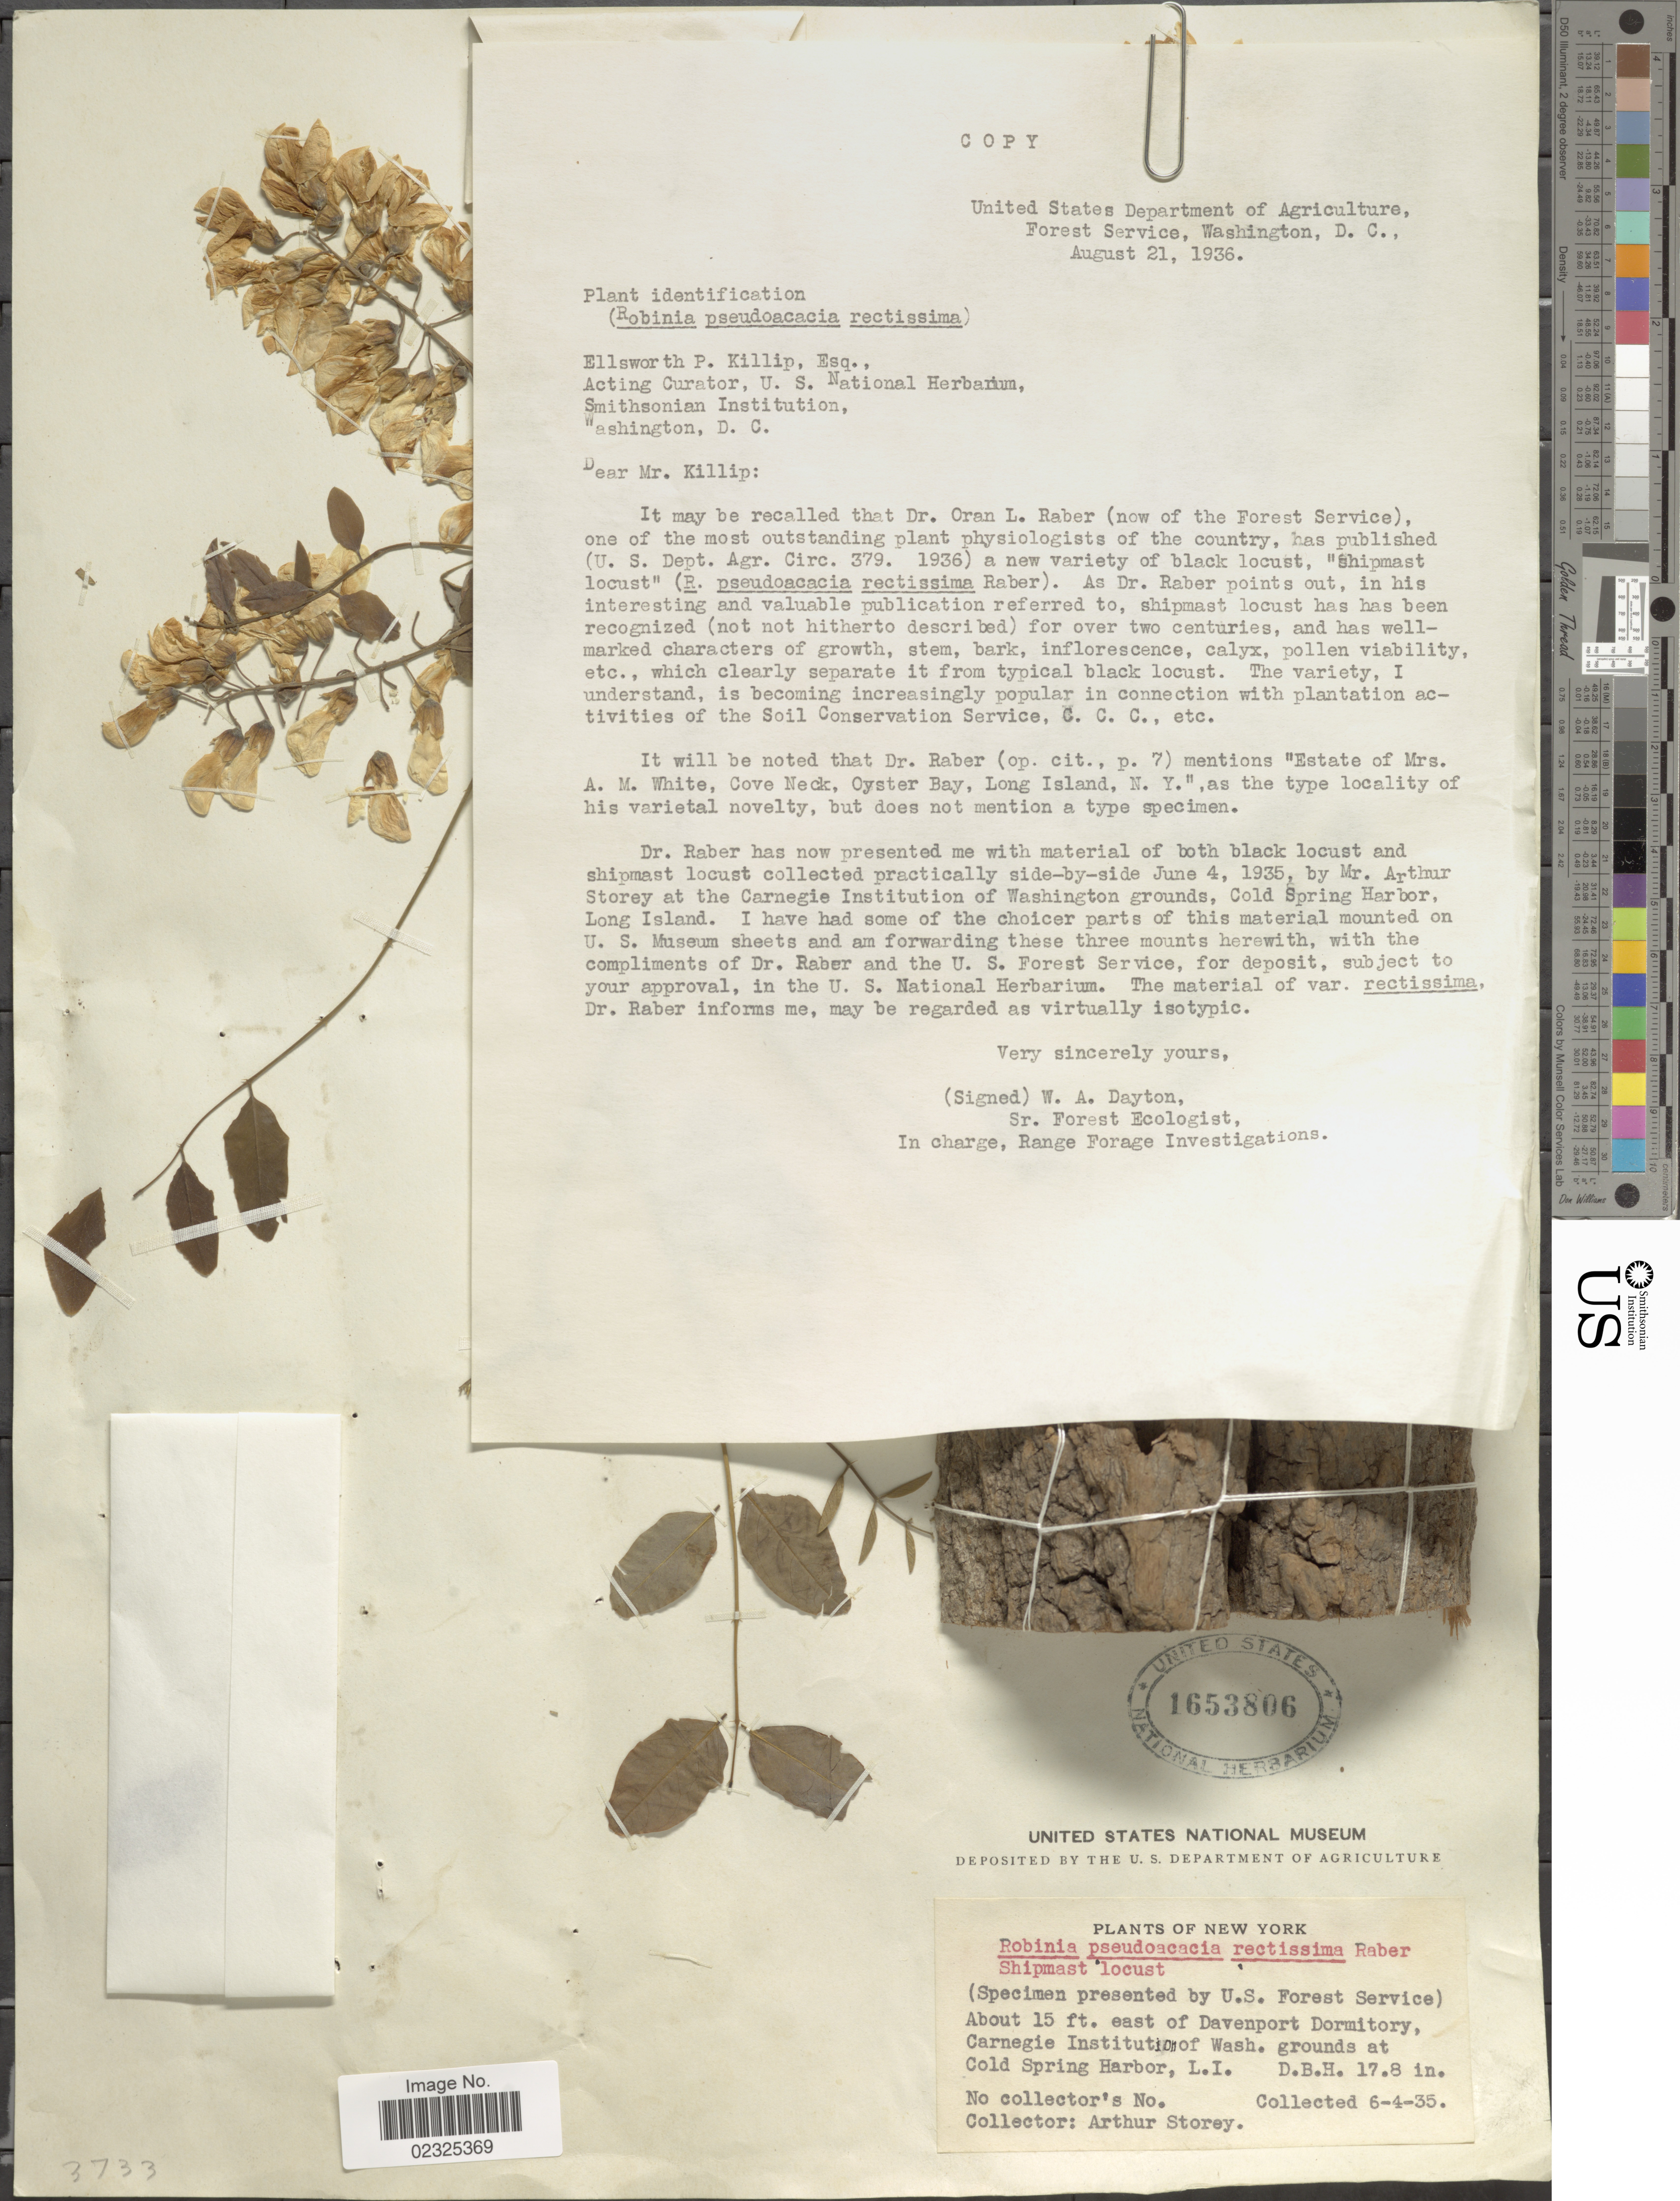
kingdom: Plantae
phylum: Tracheophyta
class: Magnoliopsida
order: Fabales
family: Fabaceae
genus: Robinia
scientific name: Robinia pseudoacacia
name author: L.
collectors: A. Storey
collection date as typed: Transcribed d/m/y: 4/6/35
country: United States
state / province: New York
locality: About 15 ft. east of of Davenport Dormitory, Carnegie Institution of Wash, grounds at Cold Springs Harbor, L.I.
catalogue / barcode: US 1653806